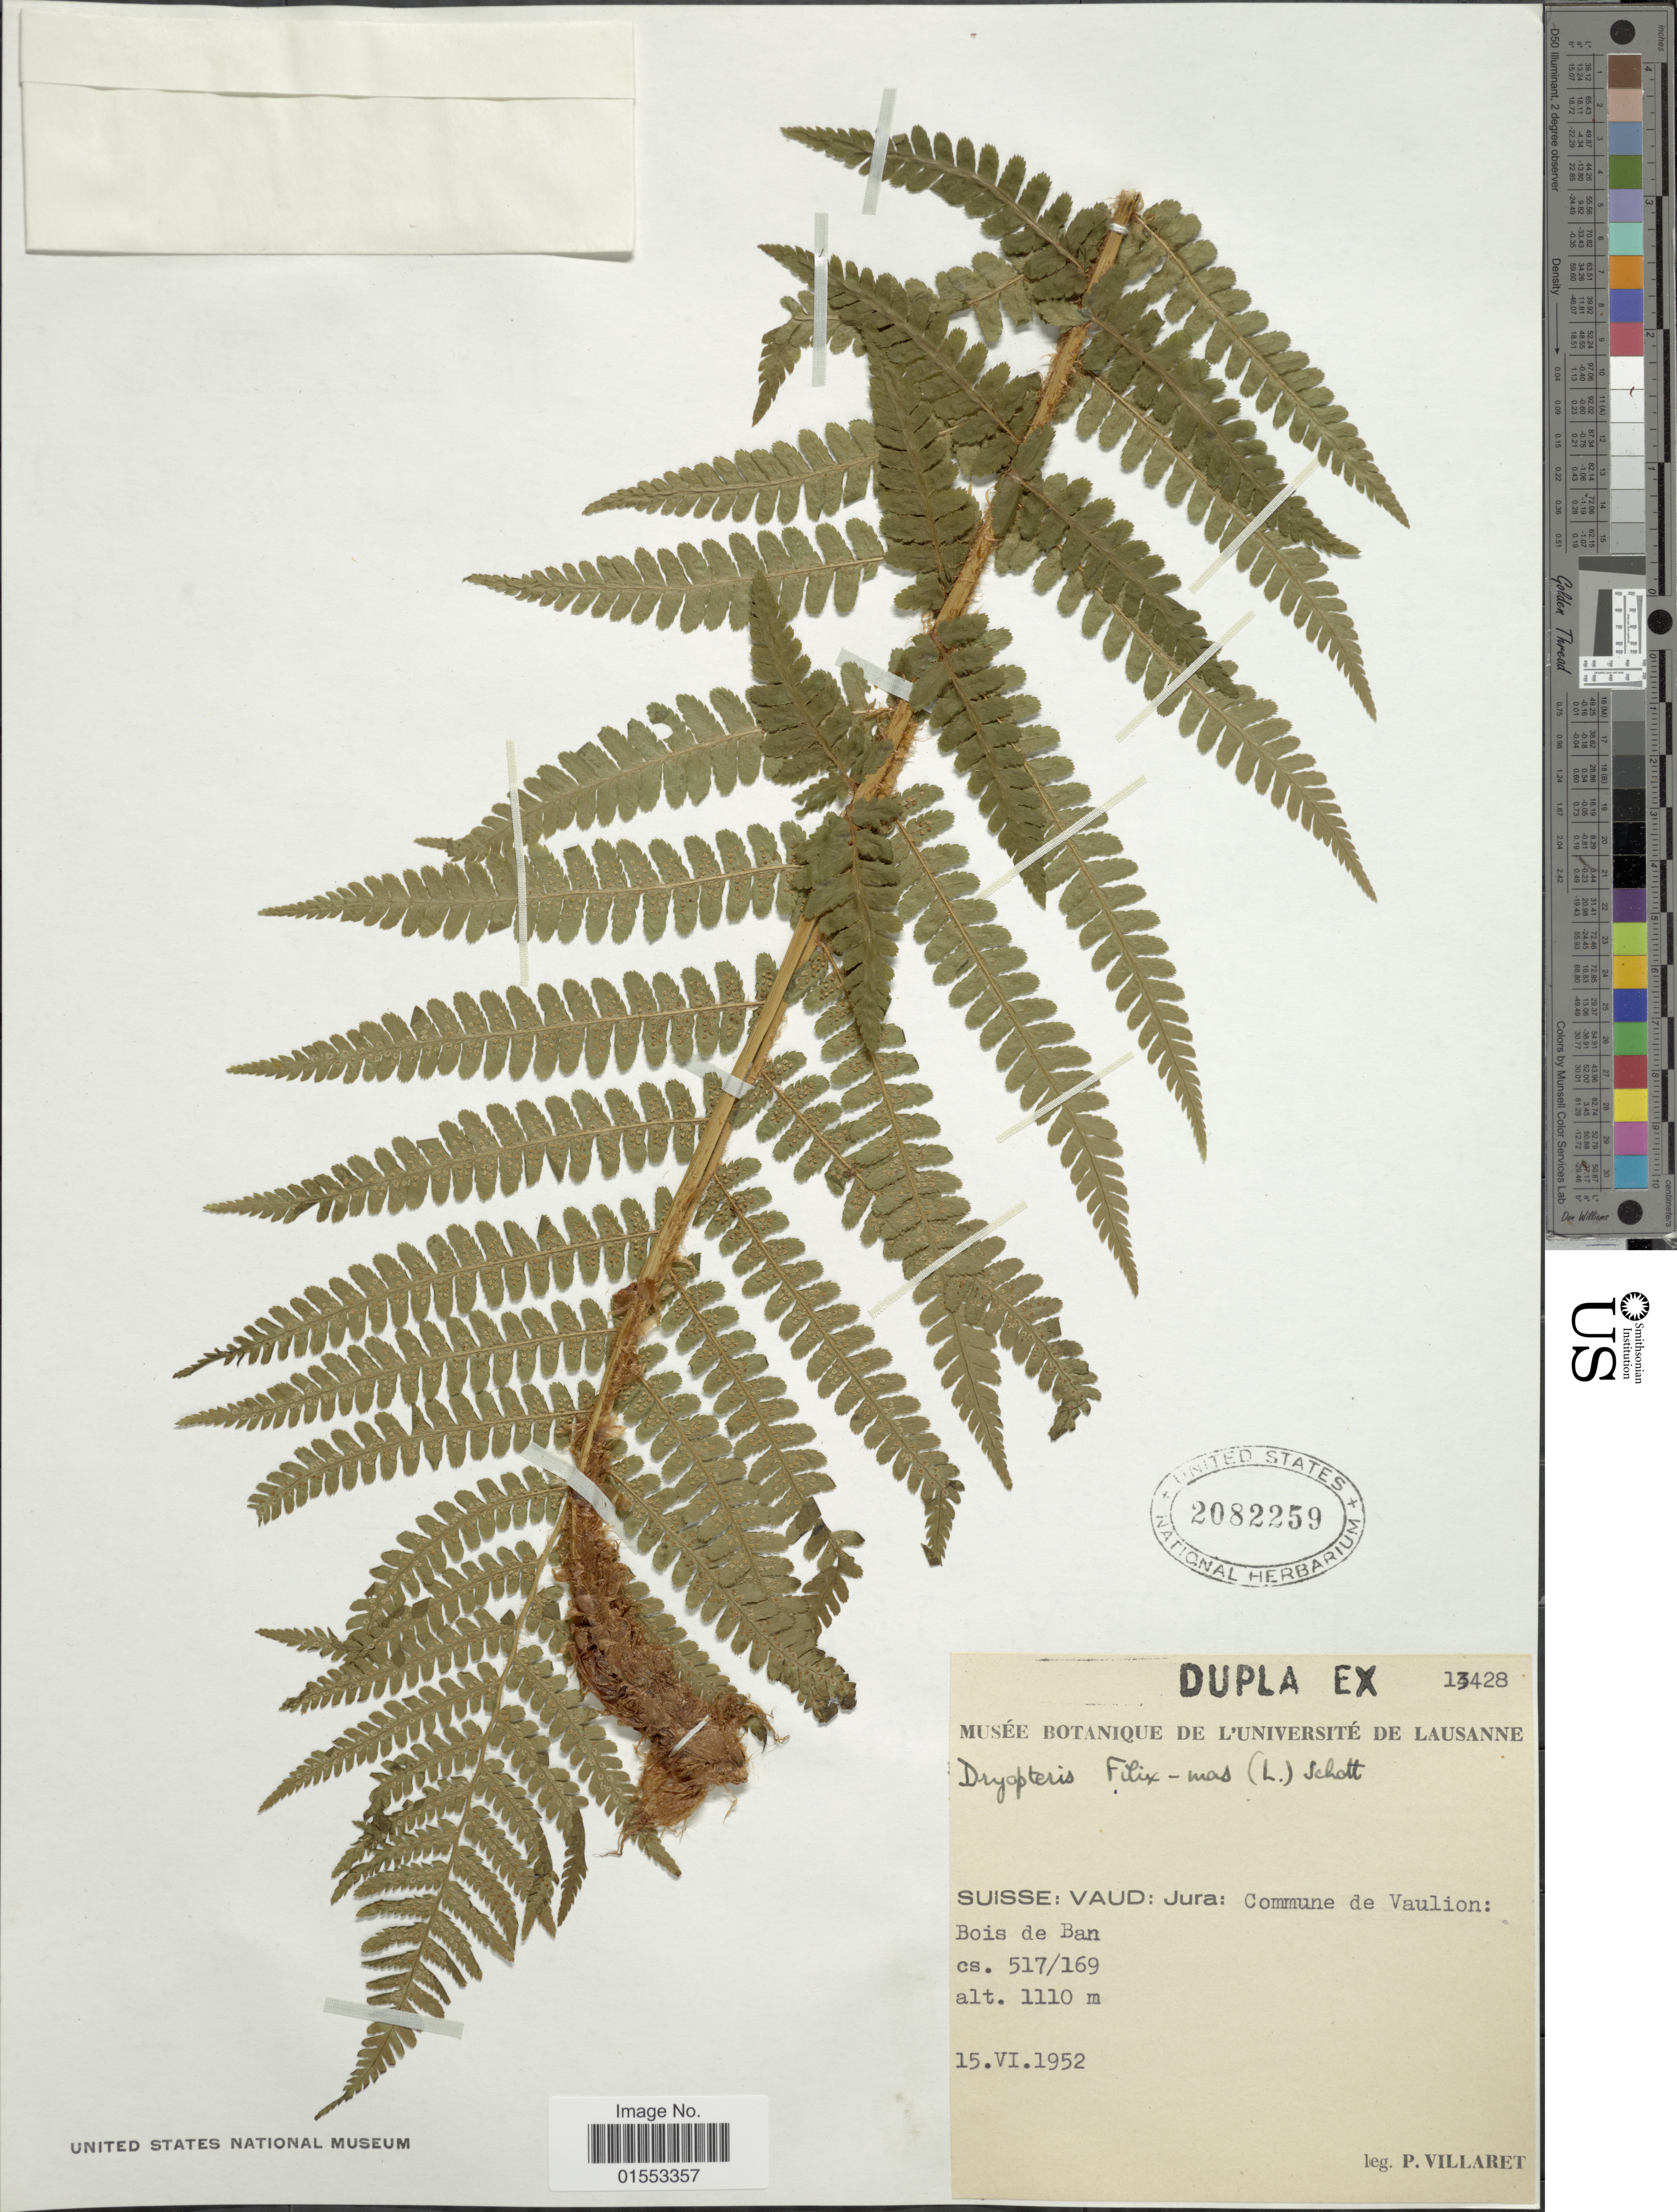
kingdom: Plantae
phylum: Tracheophyta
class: Polypodiopsida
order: Polypodiales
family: Dryopteridaceae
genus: Dryopteris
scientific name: Dryopteris filix-mas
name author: (L.) Schott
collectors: P. Villaret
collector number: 13428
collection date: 1952-06-15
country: Switzerland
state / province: Vaud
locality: Suisse: Vaud: Jura Commune de Vaulion, Boise de Ban.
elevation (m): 1110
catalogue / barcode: US 2082259